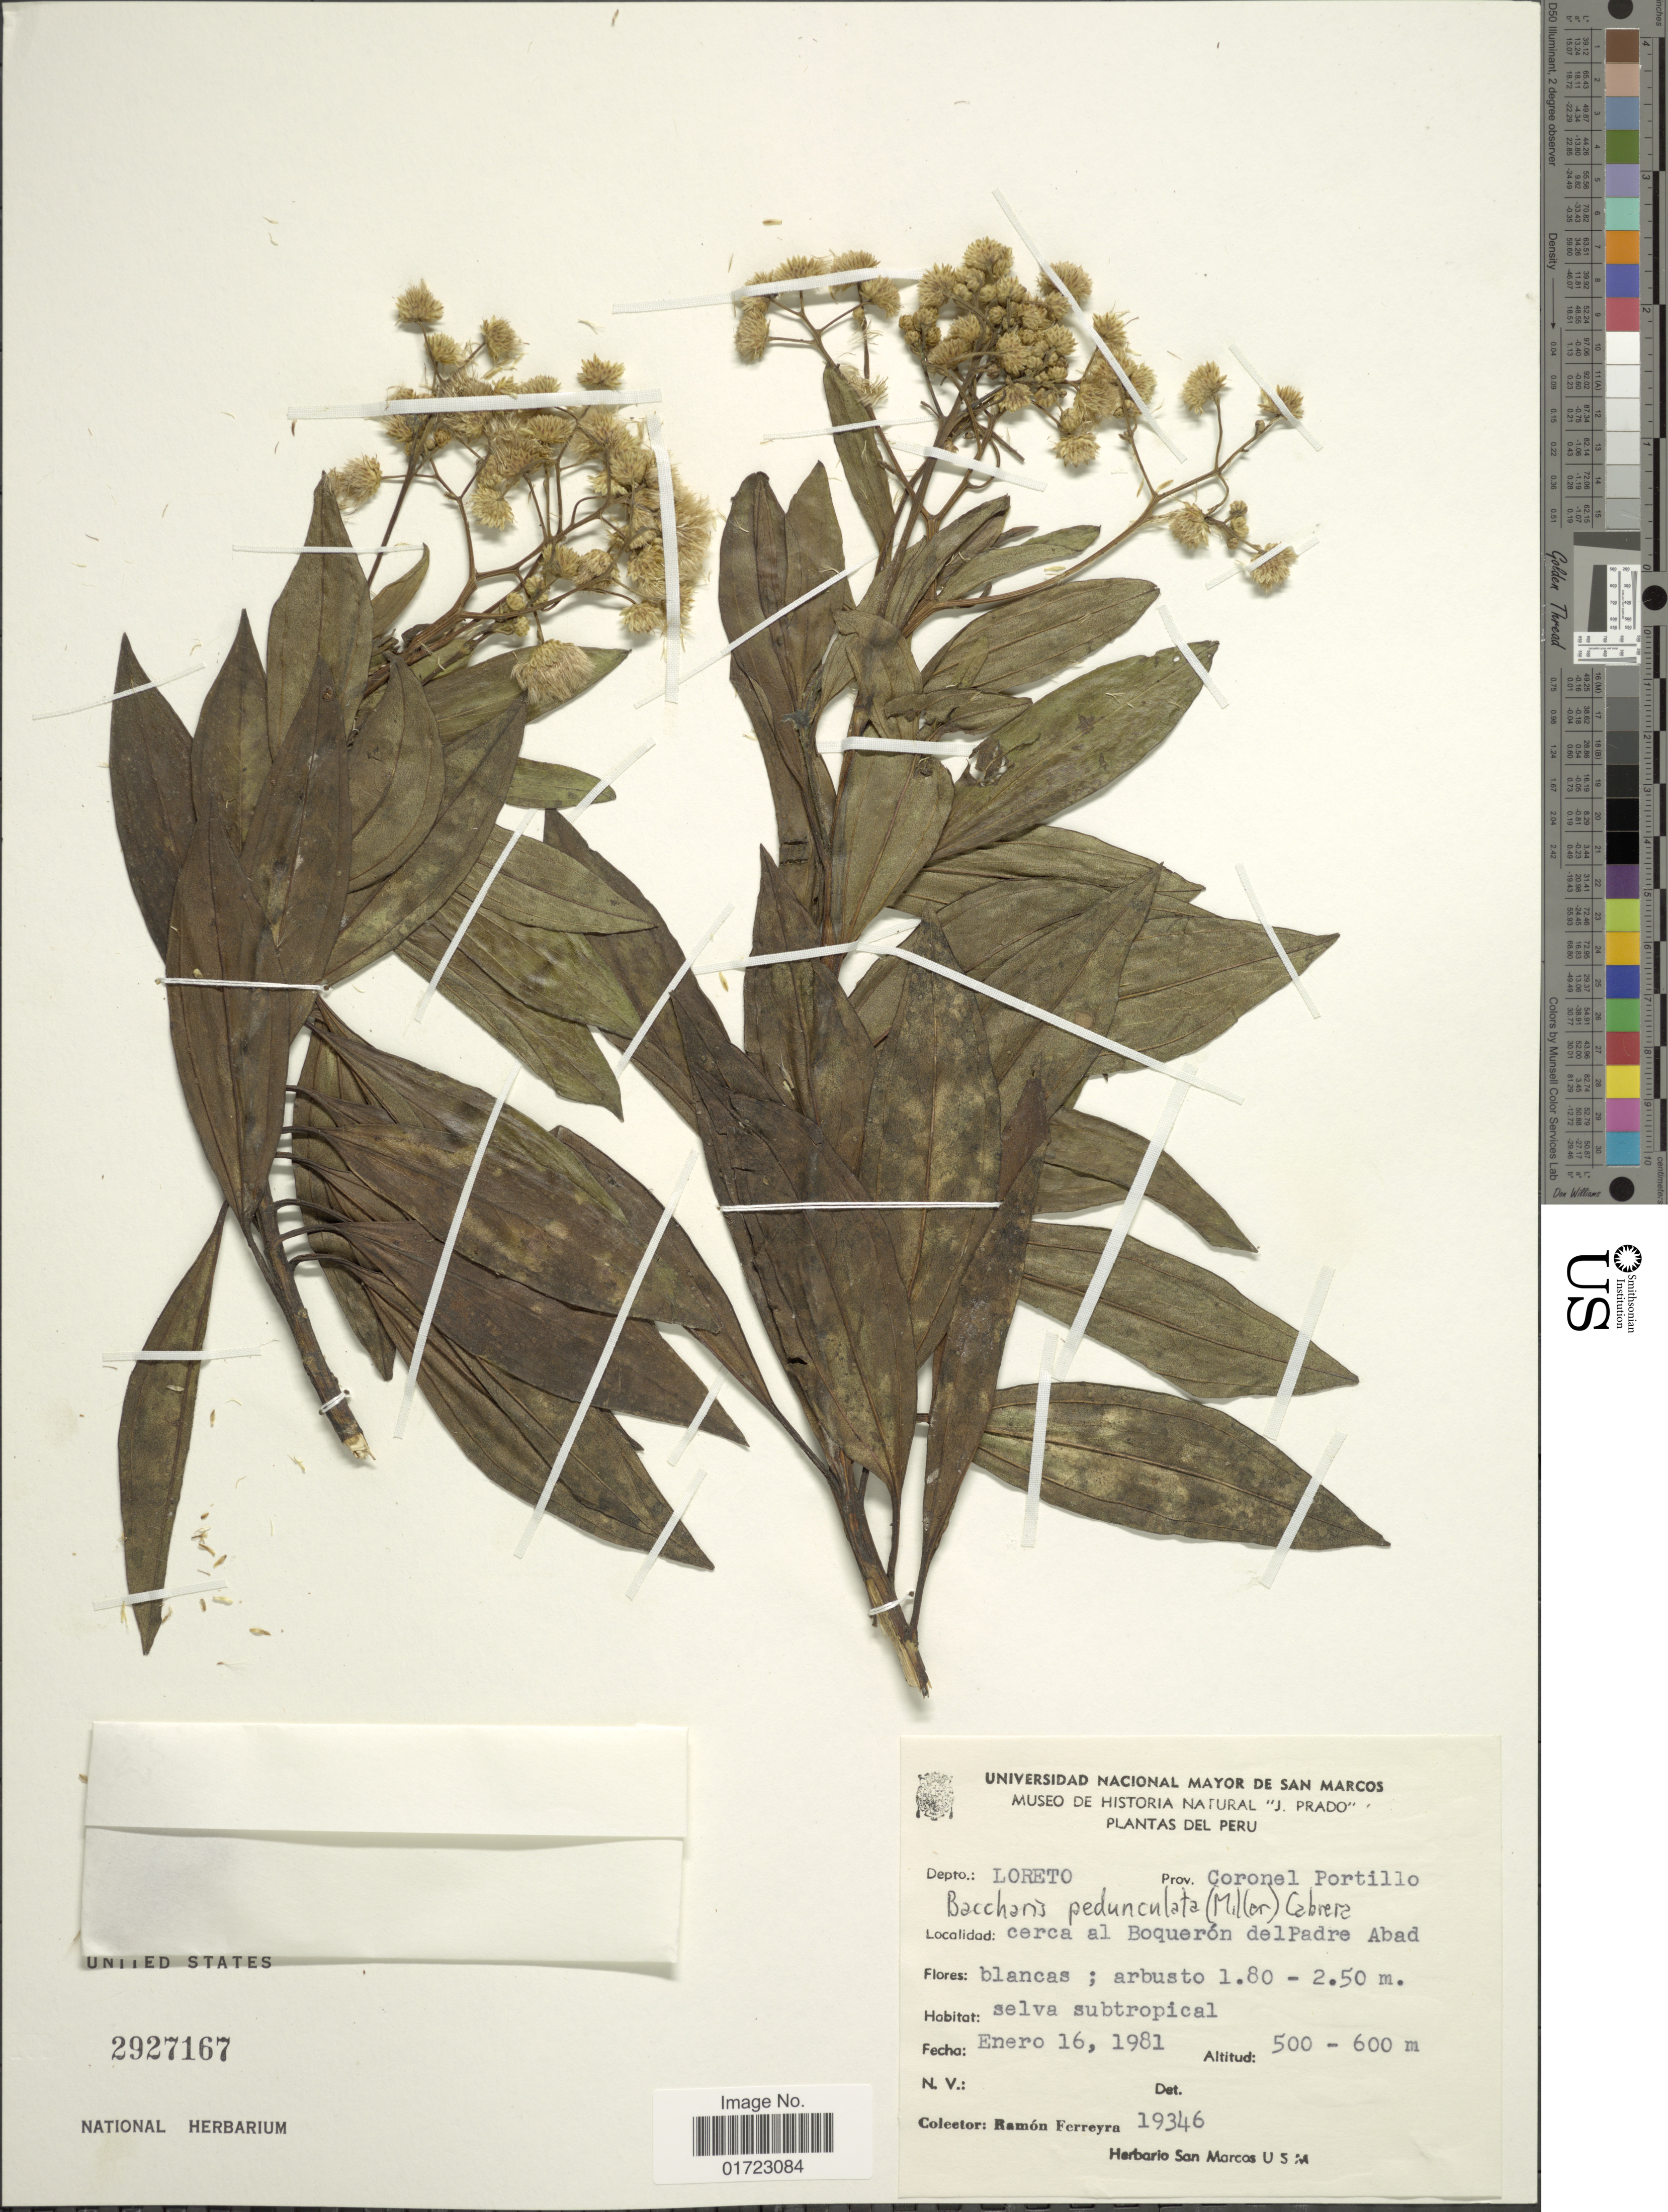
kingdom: Plantae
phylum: Tracheophyta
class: Magnoliopsida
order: Asterales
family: Asteraceae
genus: Baccharis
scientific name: Baccharis pedunculata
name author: (Mill.) Cabrera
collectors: R. A. Ferreyra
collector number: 19346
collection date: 1981-01-16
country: Peru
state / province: Loreto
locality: Prov. Coronel Portillo. Cerca al Boqueron del padre Abad.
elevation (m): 500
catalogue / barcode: US 2927167